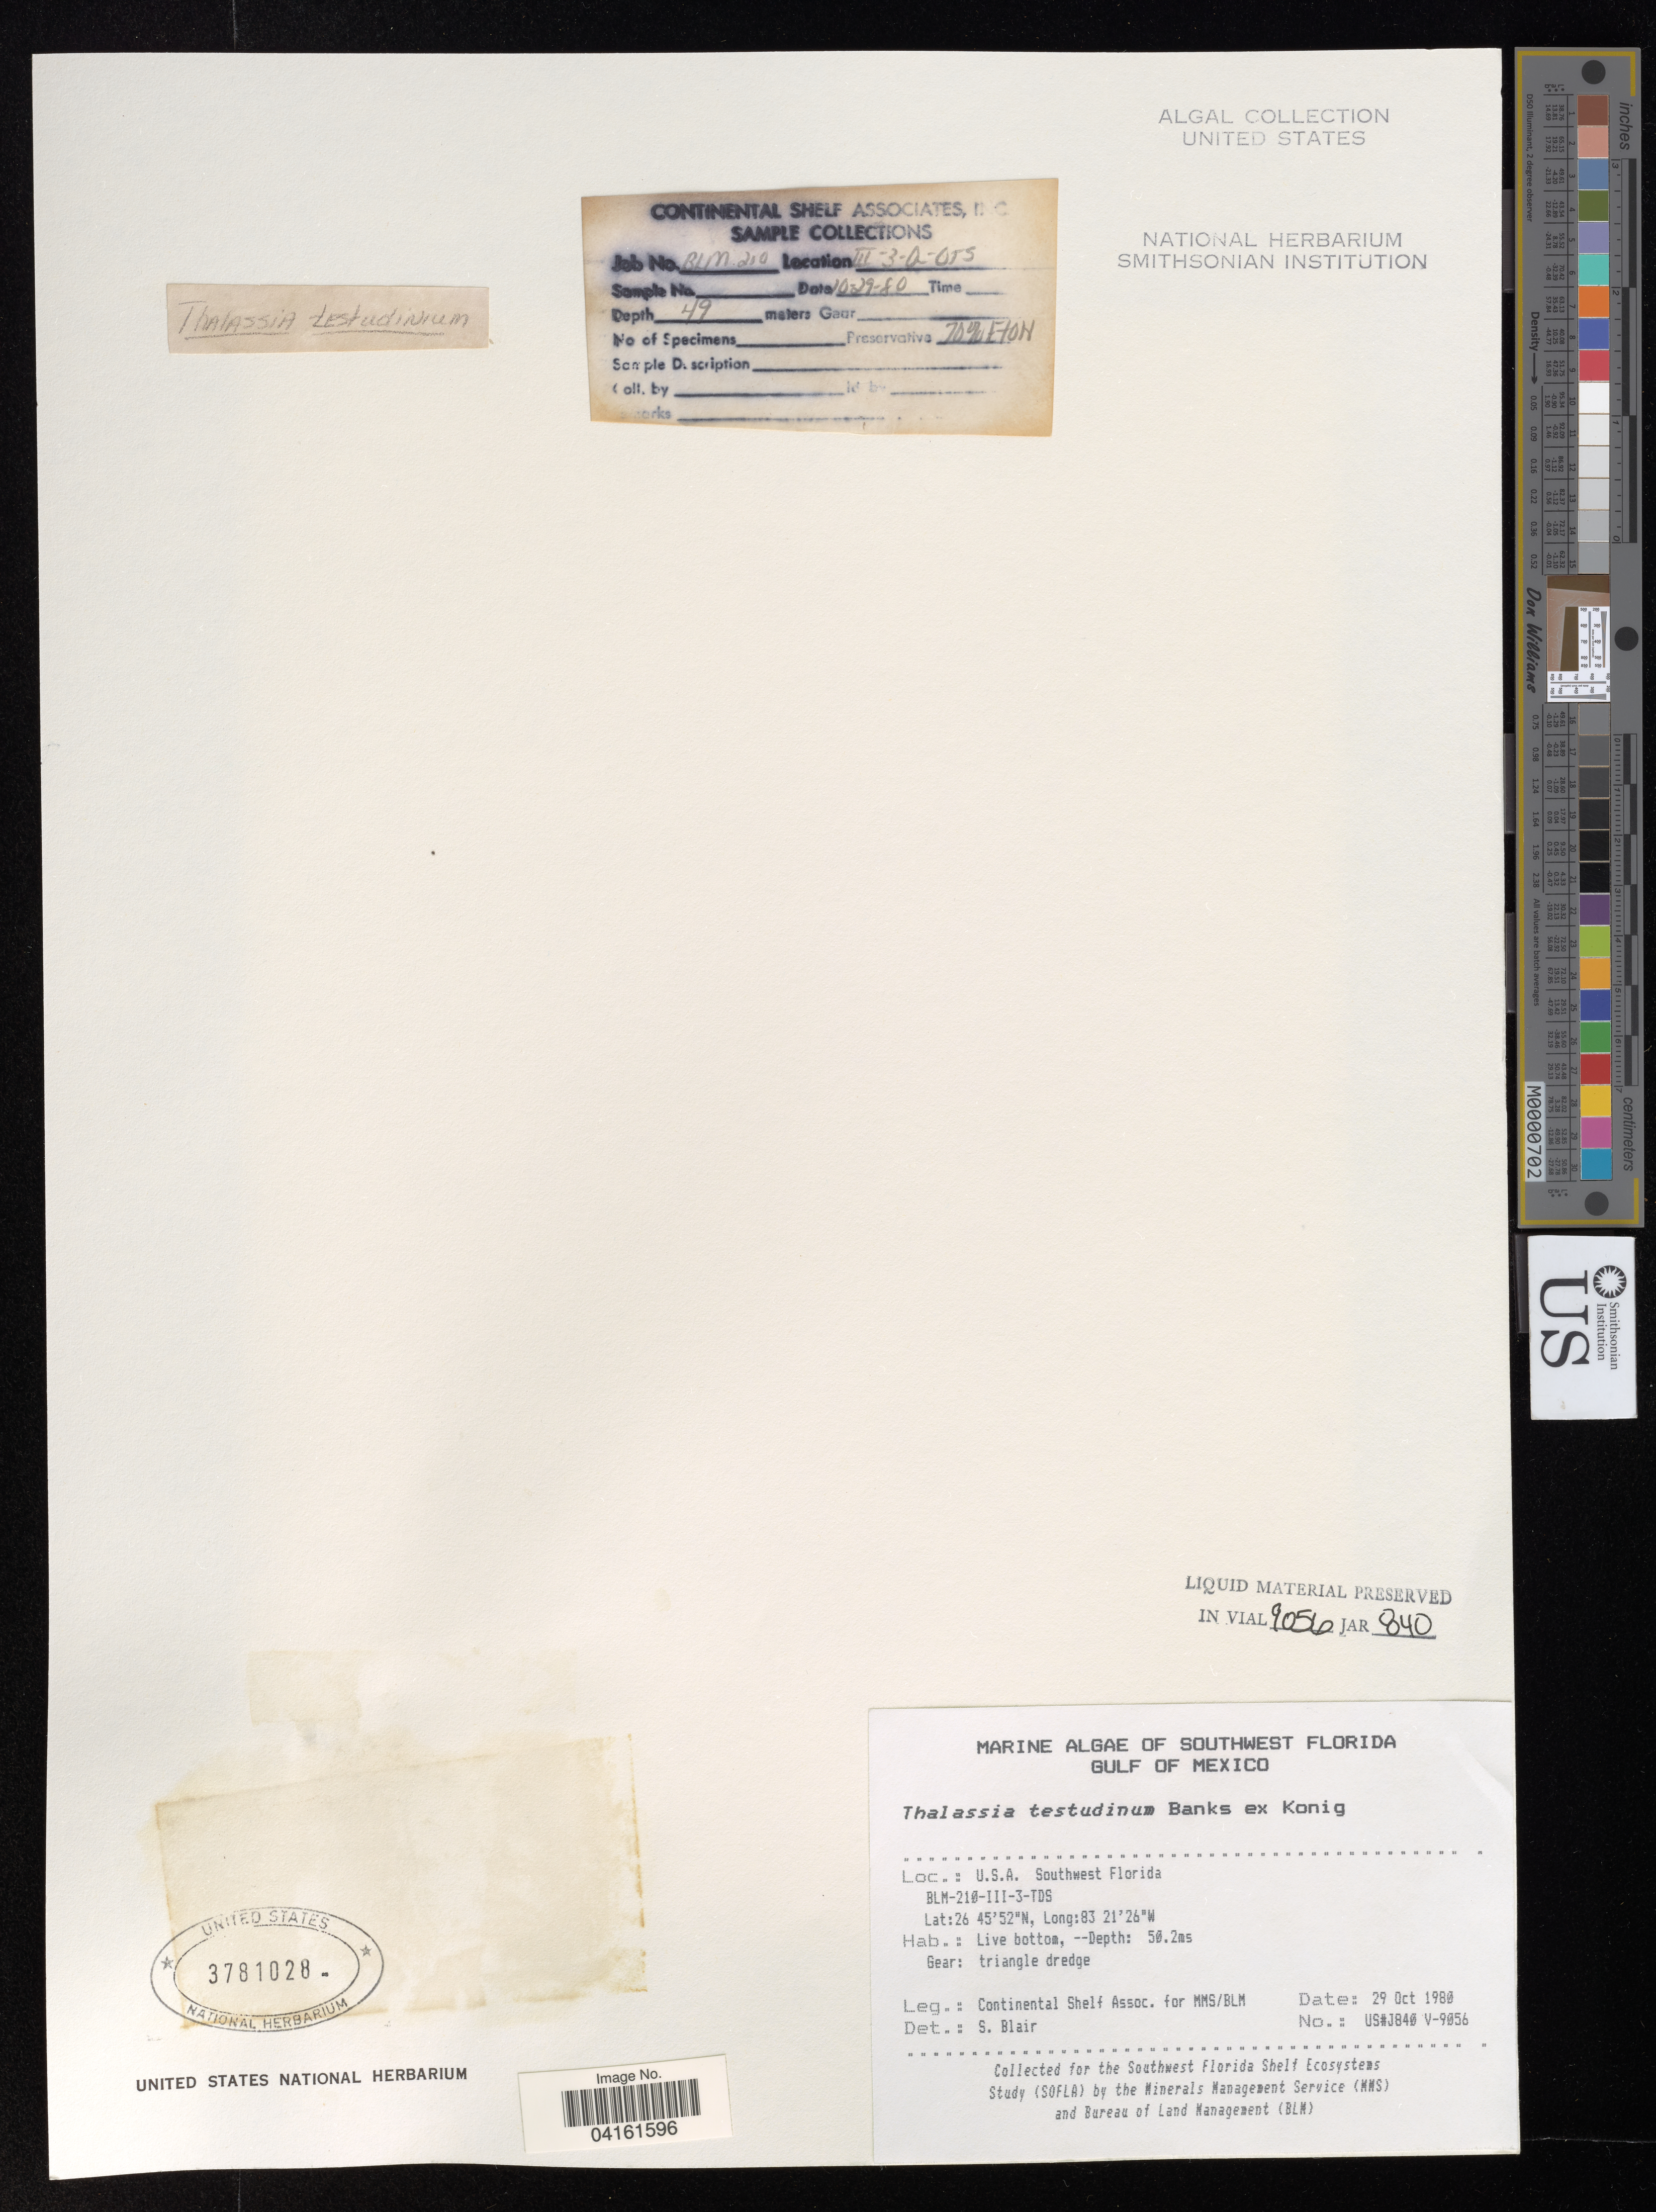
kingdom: Plantae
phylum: Tracheophyta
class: Liliopsida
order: Alismatales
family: Hydrocharitaceae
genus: Thalassia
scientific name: Thalassia testudinum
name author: Banks & Sol. ex K.D. Koenig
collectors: Continental Shelf Associates for the MMS/BLM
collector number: US#J840 V-9056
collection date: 1980-10-29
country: United States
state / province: Florida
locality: Southwest Florida. Gulf of Mexico. BLM-210-III-3-TDS.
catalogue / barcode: US 3781028